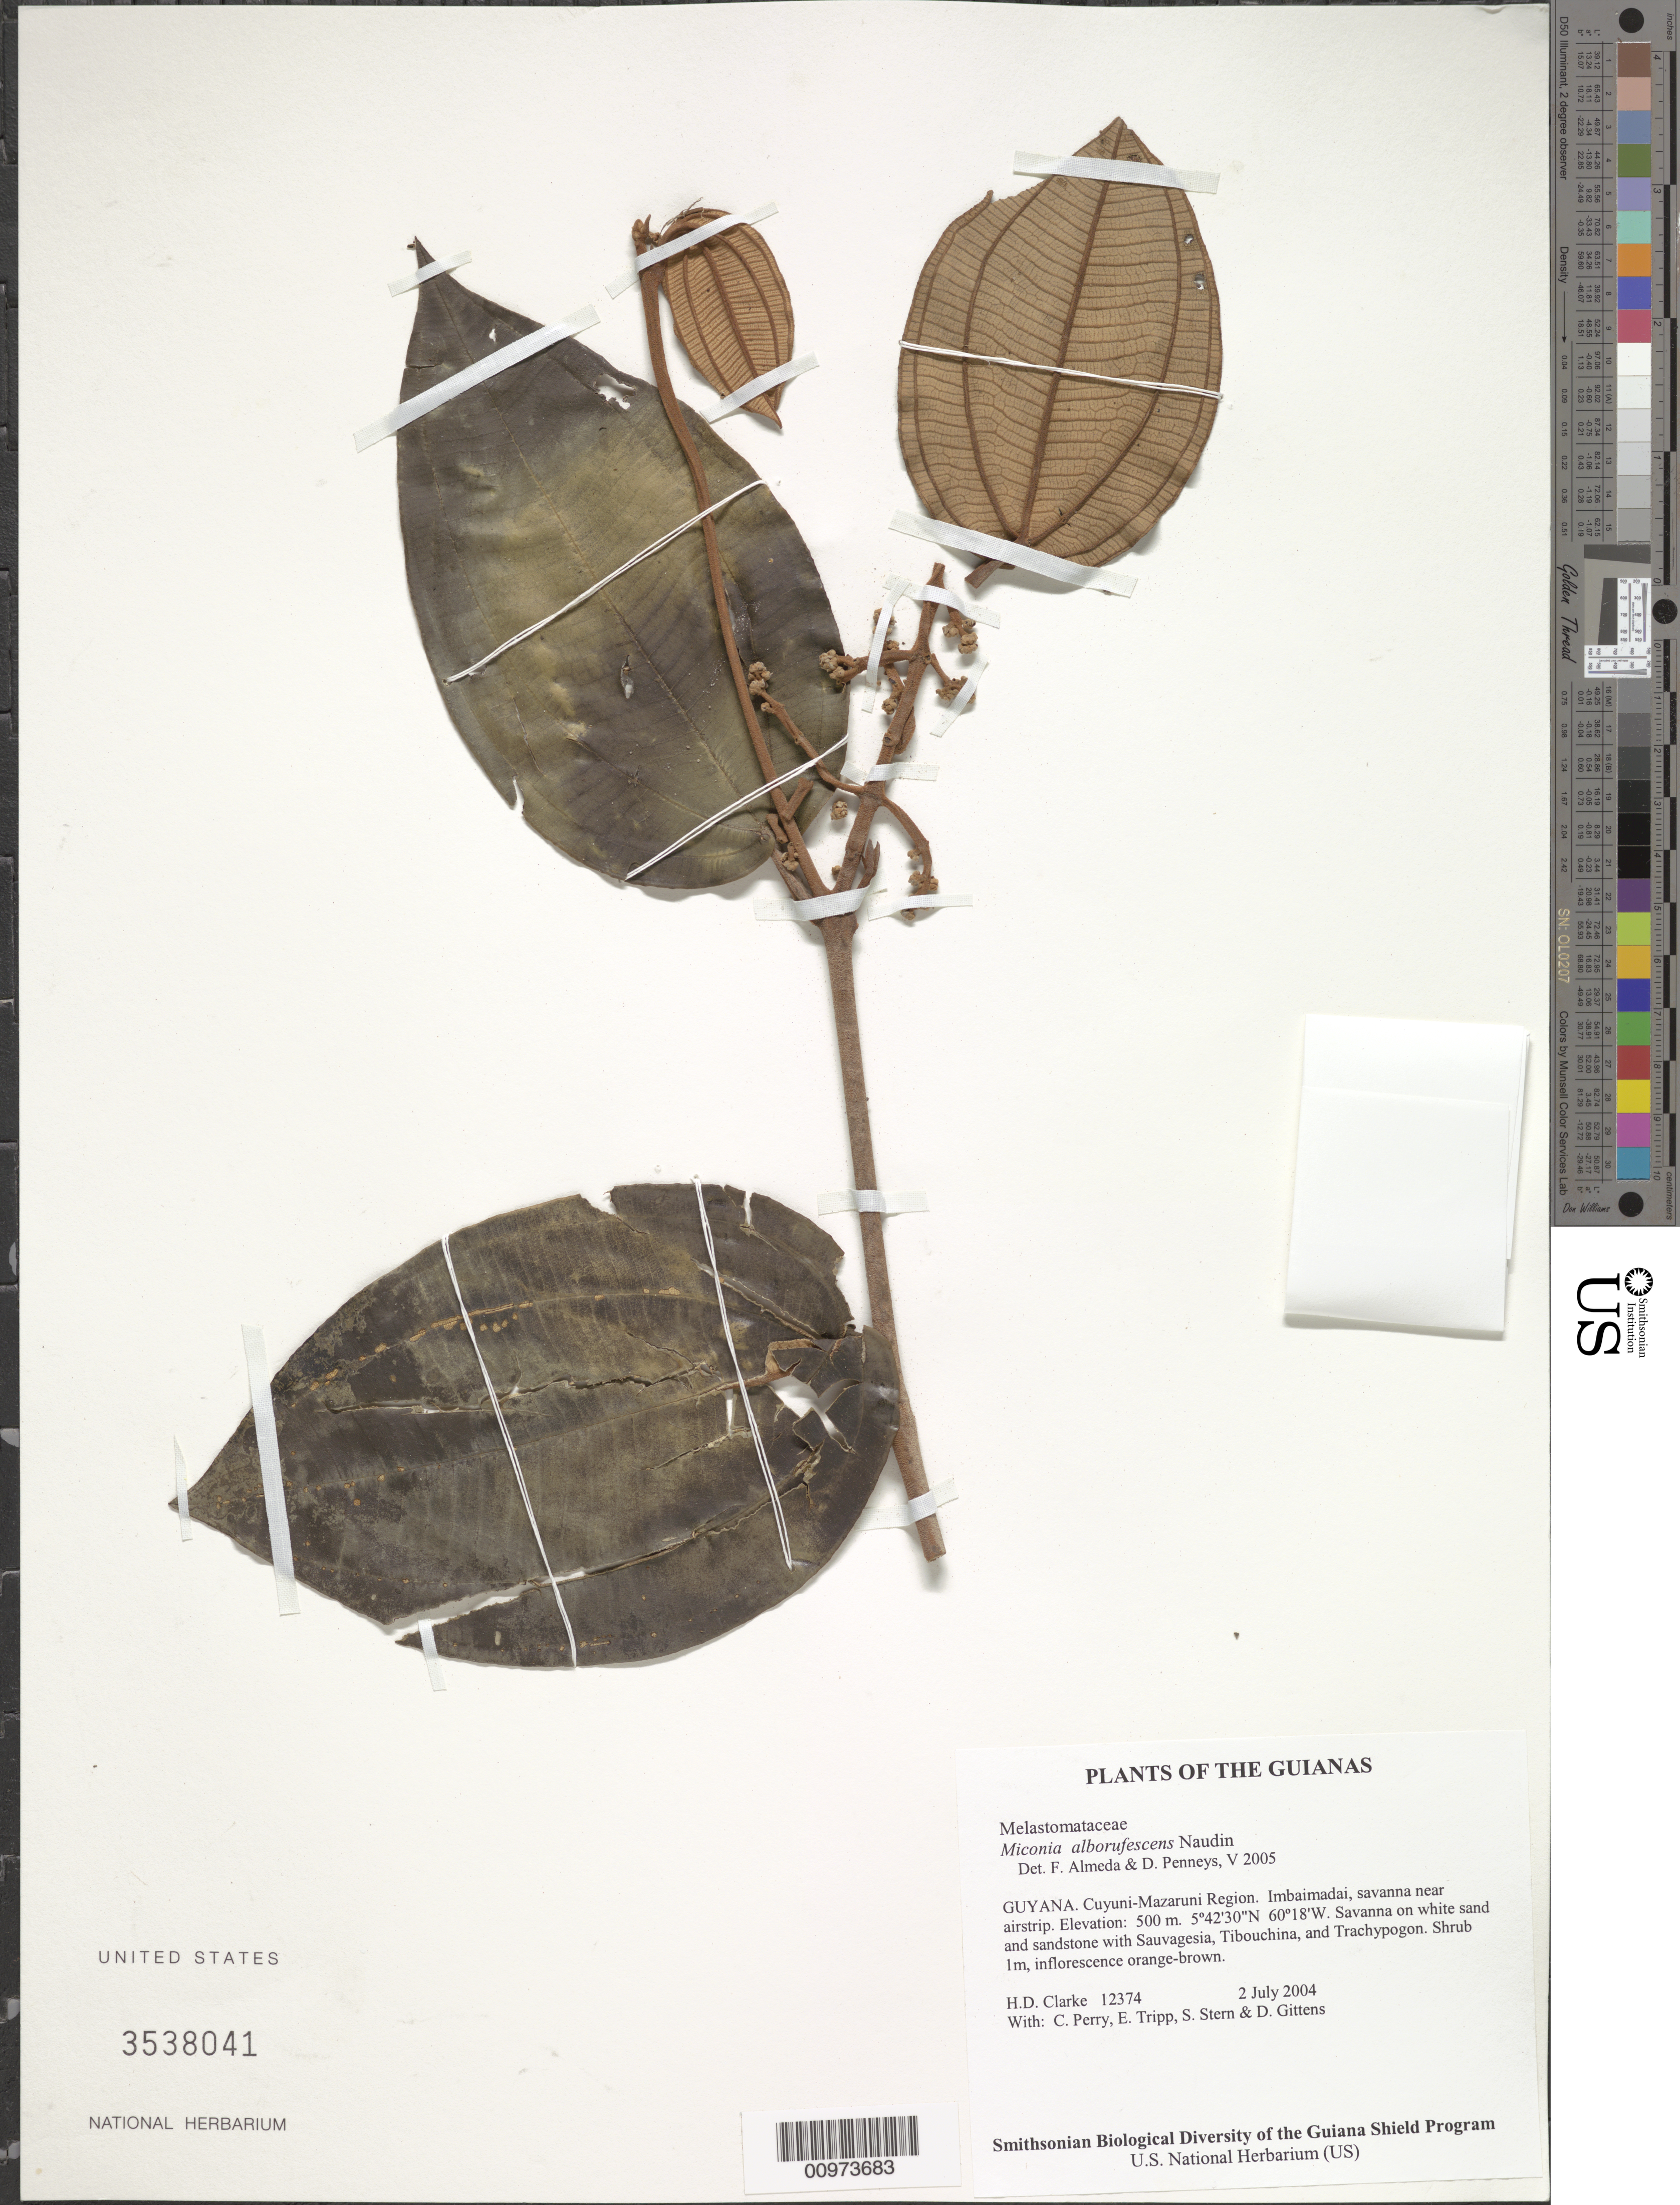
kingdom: Plantae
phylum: Tracheophyta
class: Magnoliopsida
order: Myrtales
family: Melastomataceae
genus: Miconia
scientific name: Miconia alborufescens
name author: Naudin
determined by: Almeda, F.; Penneys, D. S.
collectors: H. D. Clarke, C. Perry, E. Tripp, S. R. Stern & D. Gittens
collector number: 12374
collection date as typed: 2 July 2004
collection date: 2004-07-02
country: Guyana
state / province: Cuyuni-Mazaruni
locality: Imbaimadai, savanna near airstrip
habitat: Savanna on white sand and sandstone with Sauvagesia, Tibouchina, and Trachypogon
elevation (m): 500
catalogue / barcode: US 3538041